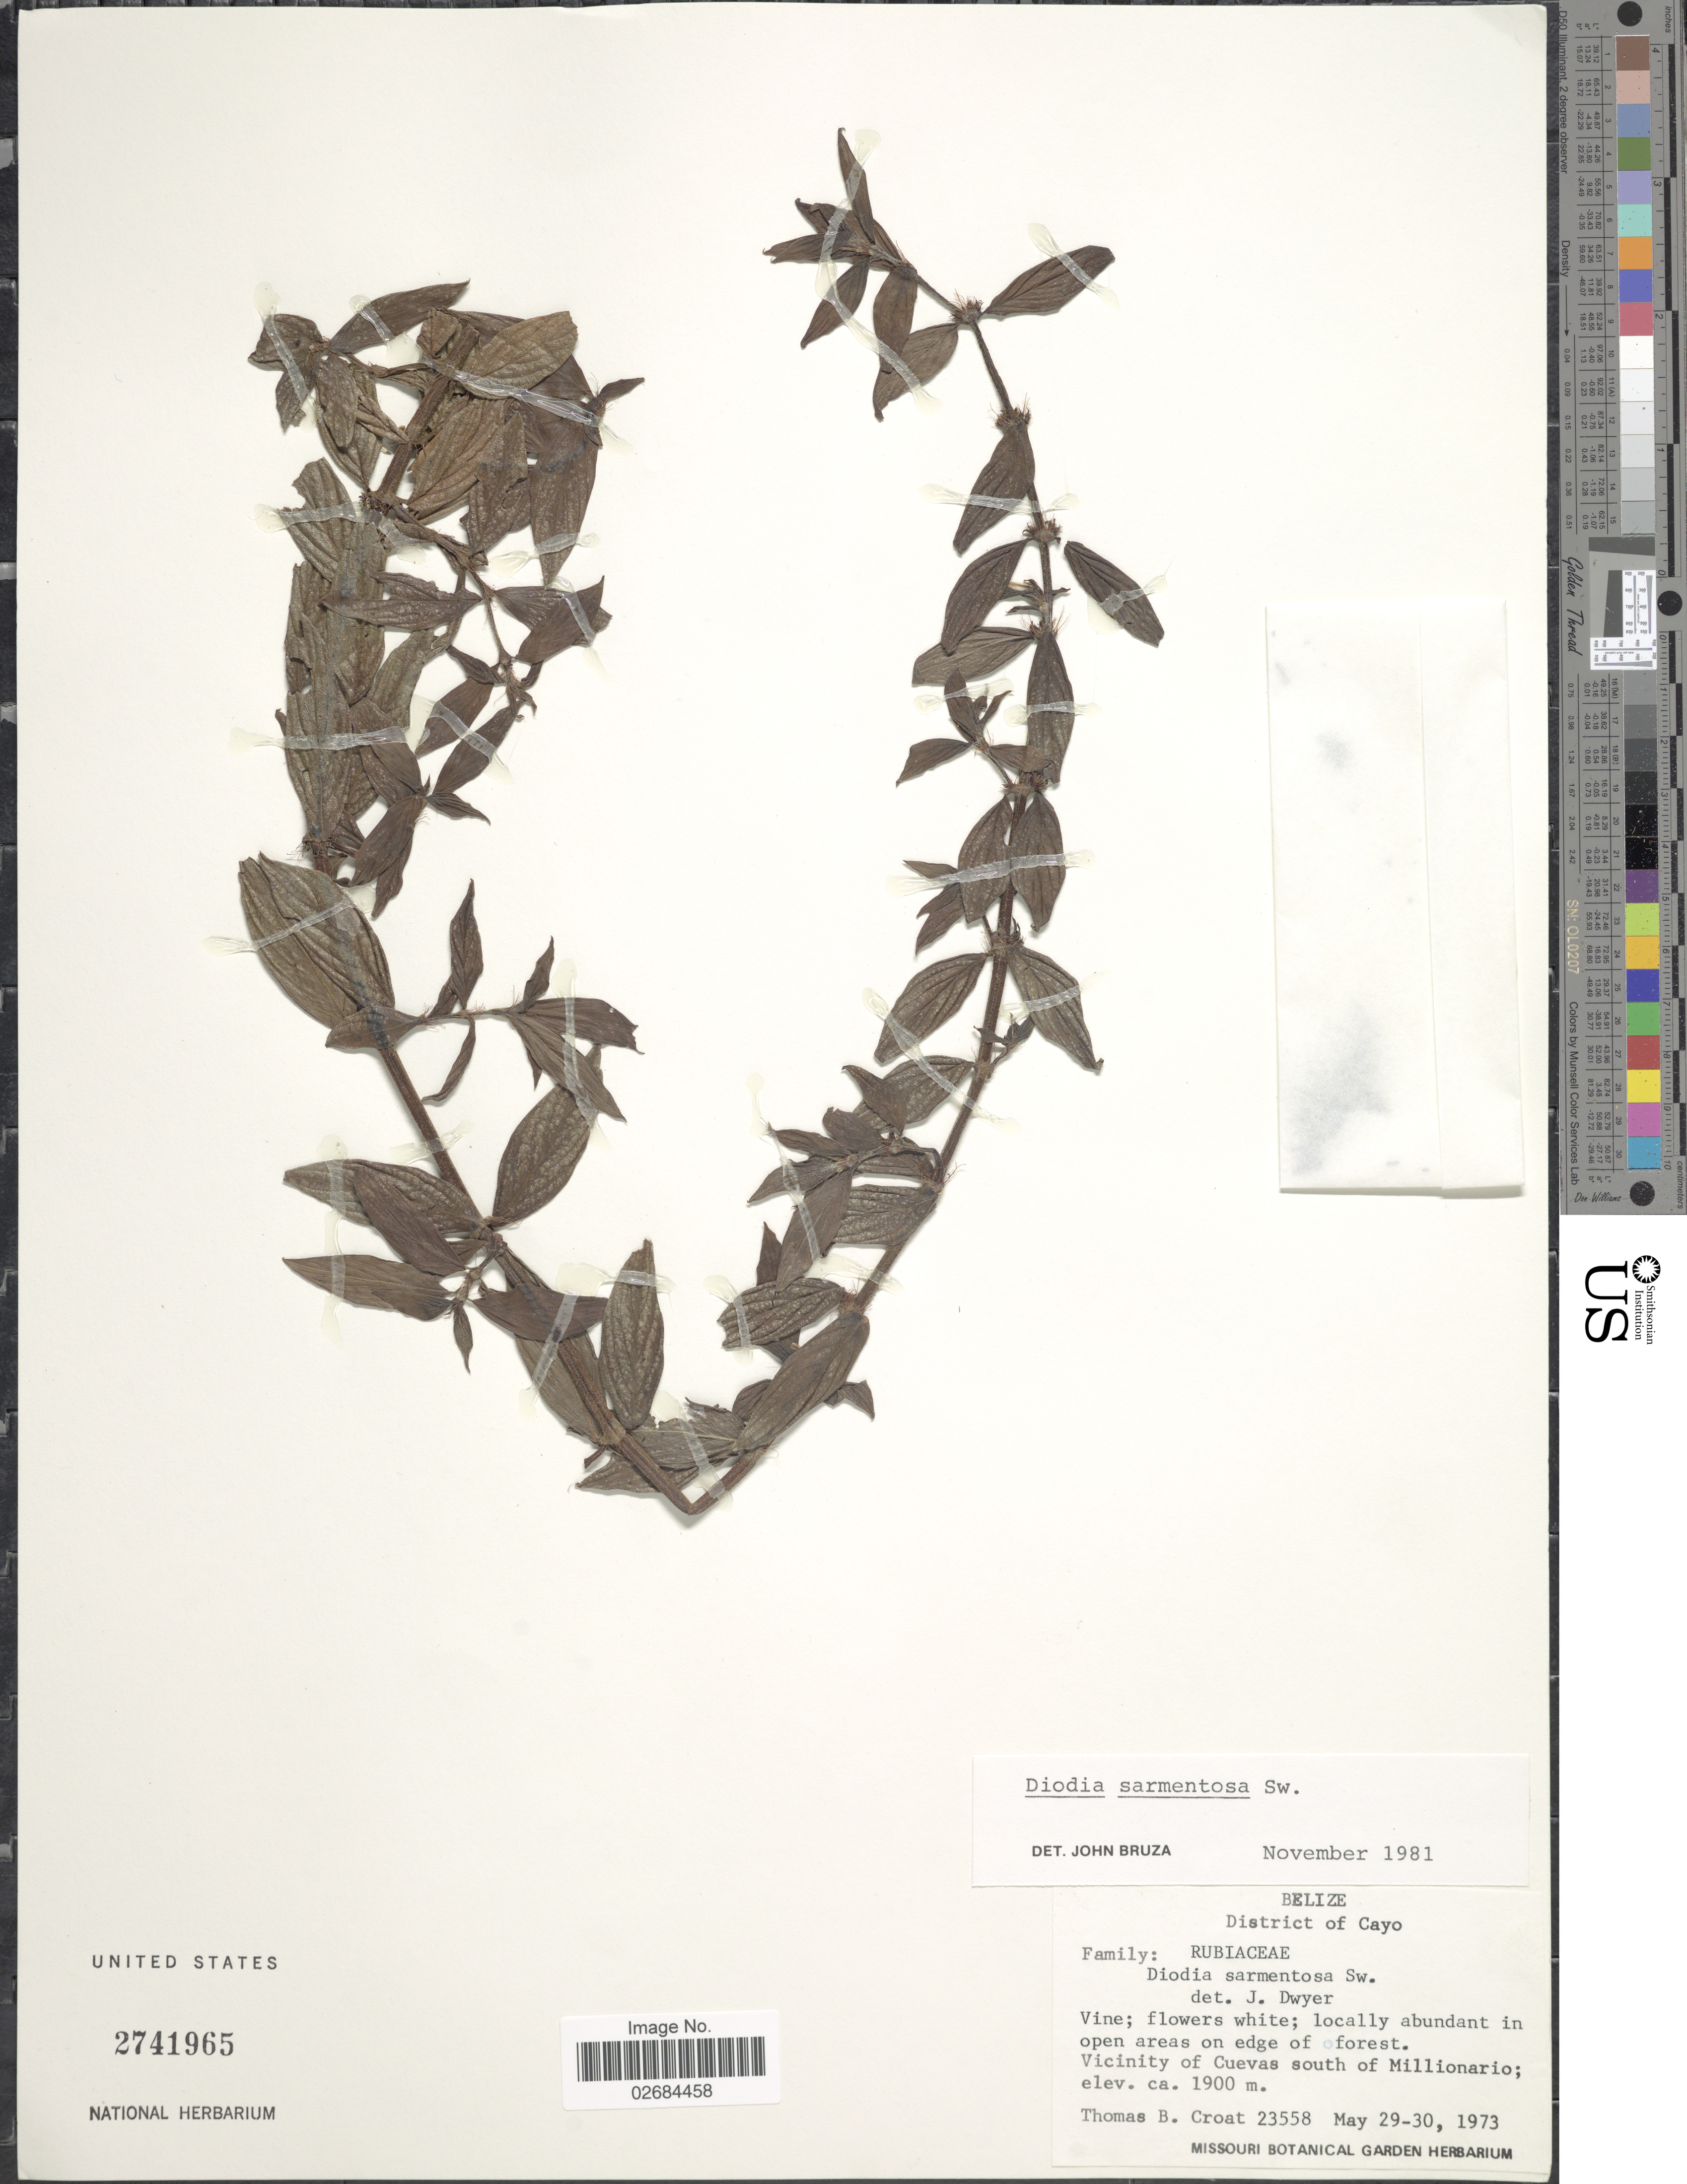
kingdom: Plantae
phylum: Tracheophyta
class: Magnoliopsida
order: Gentianales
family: Rubiaceae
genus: Diodia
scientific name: Diodia sarmentosa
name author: Sw.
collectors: T. B. Croat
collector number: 23558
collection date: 1973-05-29/1973-05-30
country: Belize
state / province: Cayo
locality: Vicinity of Cuevas south of Millionario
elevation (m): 1900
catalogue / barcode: US 2741965